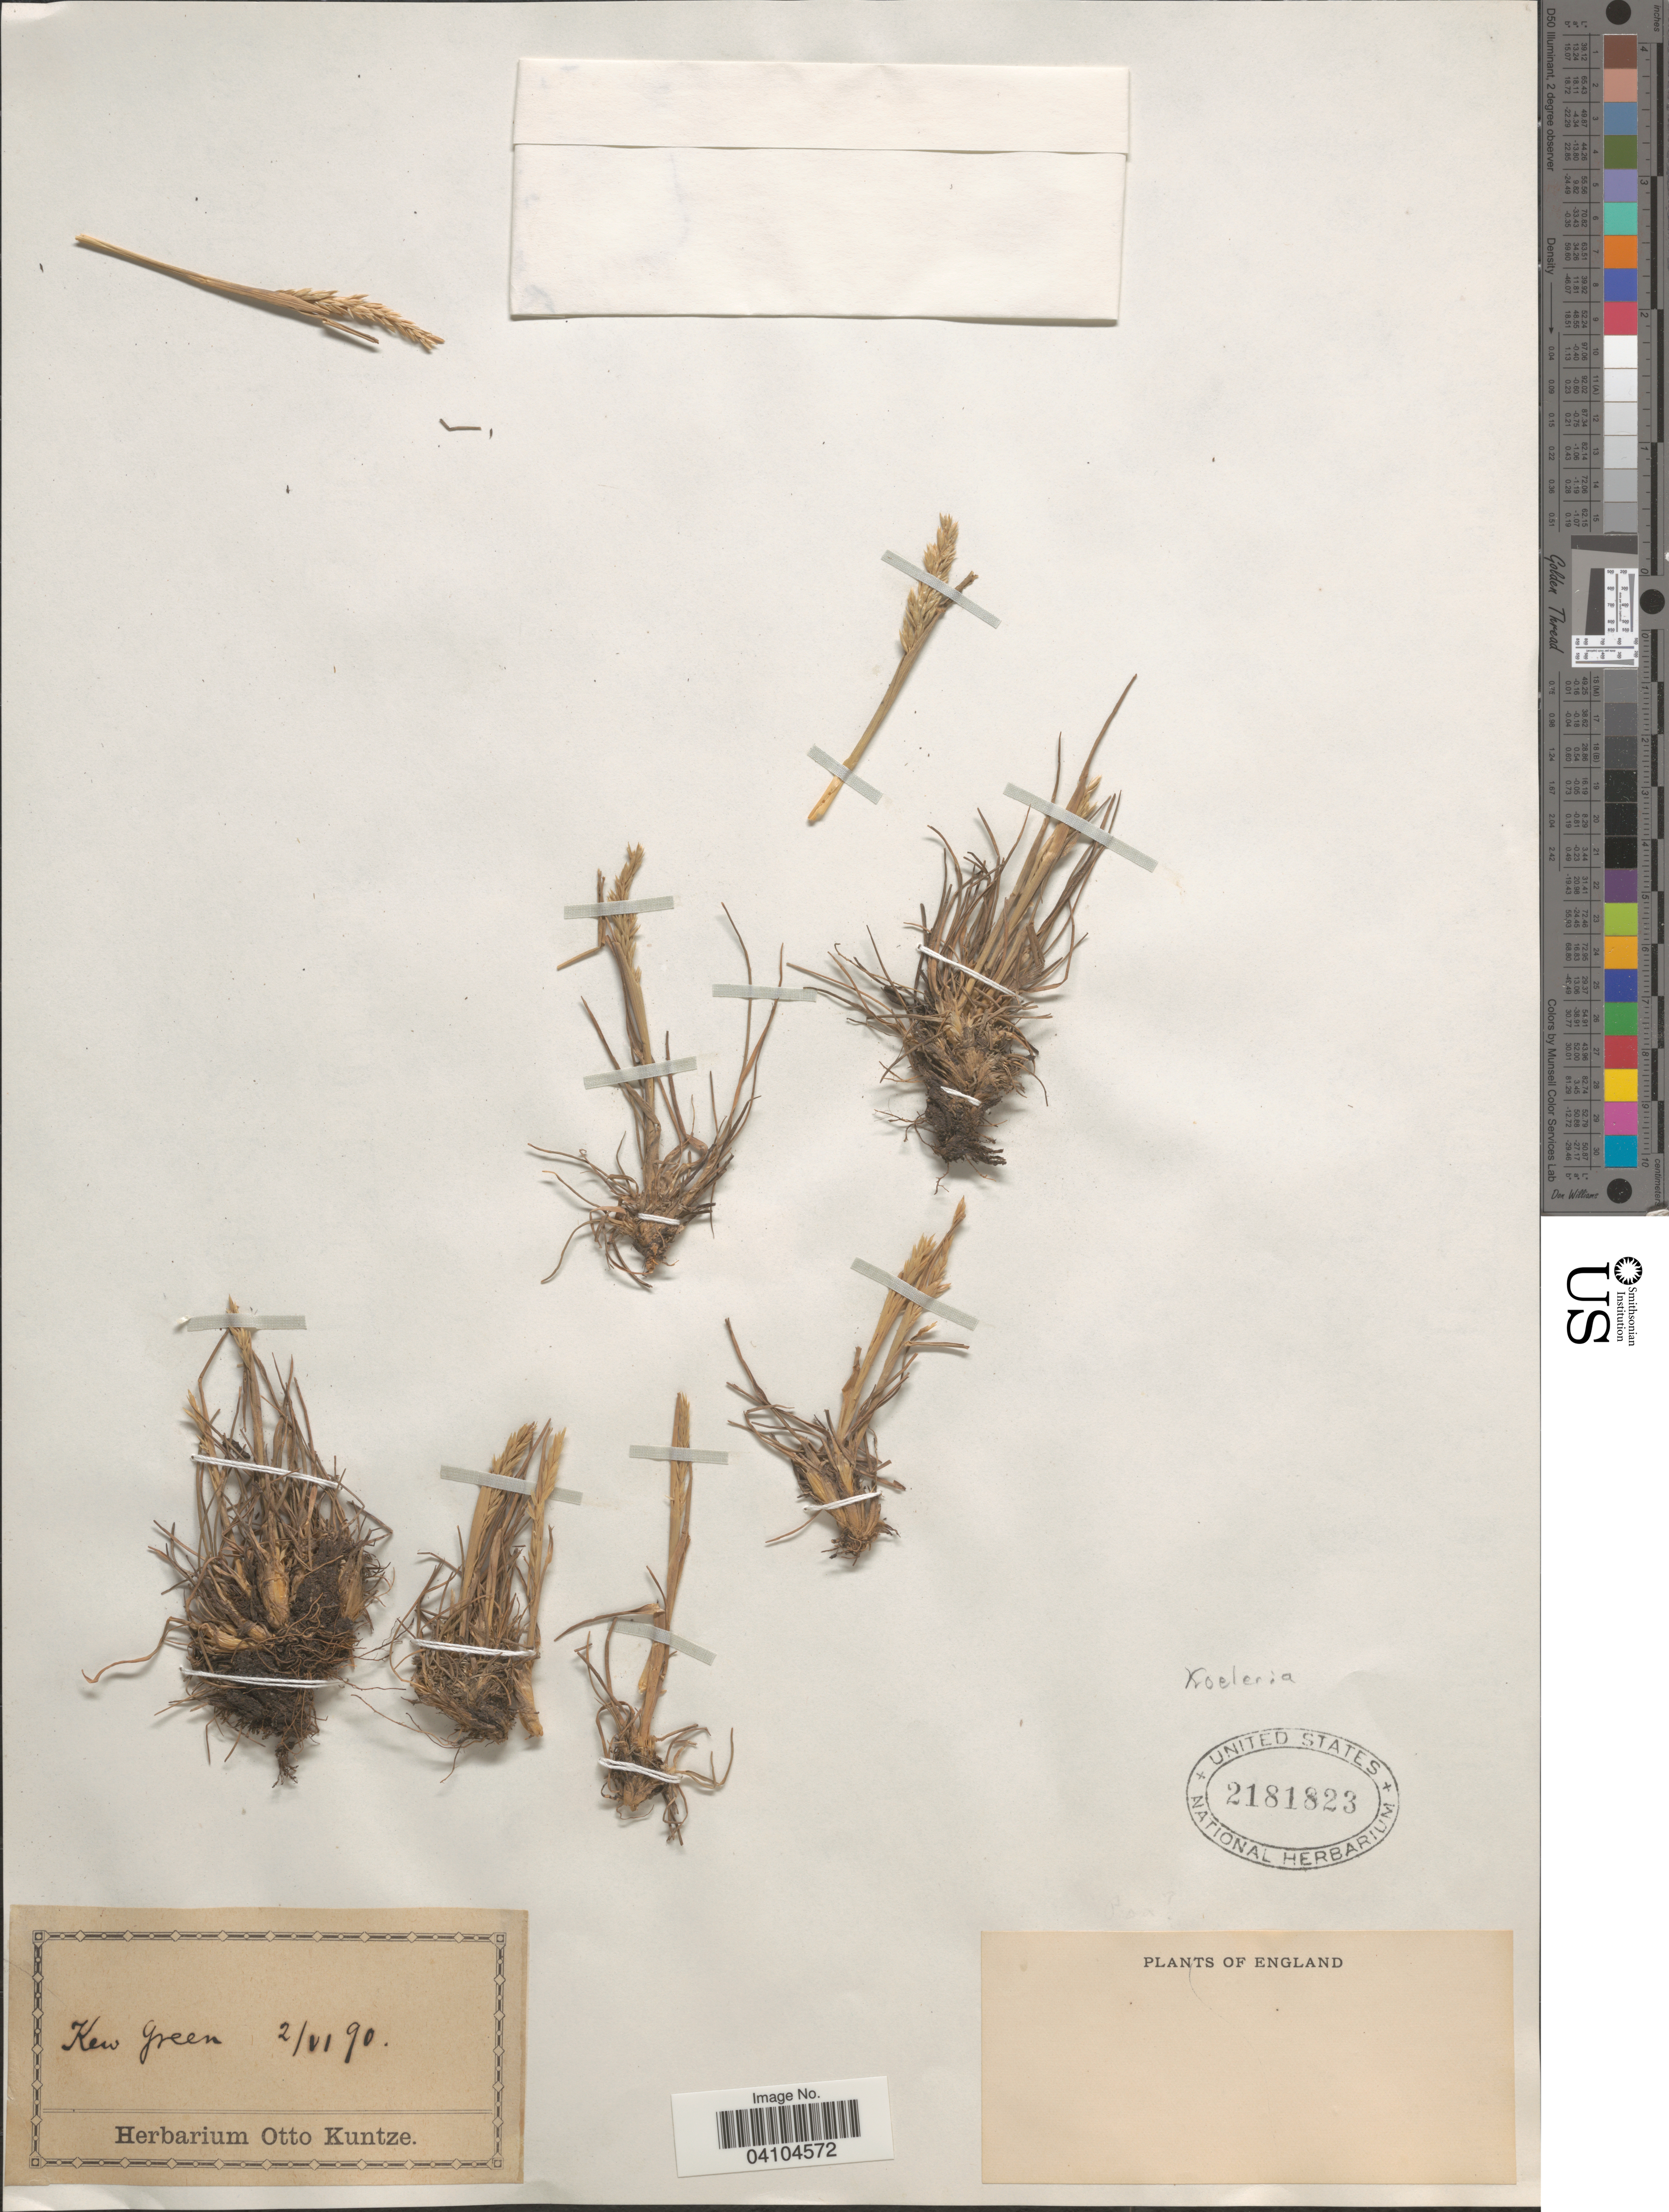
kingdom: Plantae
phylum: Tracheophyta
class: Liliopsida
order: Poales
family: Poaceae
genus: Koeleria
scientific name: Koeleria sp.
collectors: ex herb. Otto Kuntze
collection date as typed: Transcribed d/m/y: 2/6/90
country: United Kingdom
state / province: England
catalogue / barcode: US 2181823